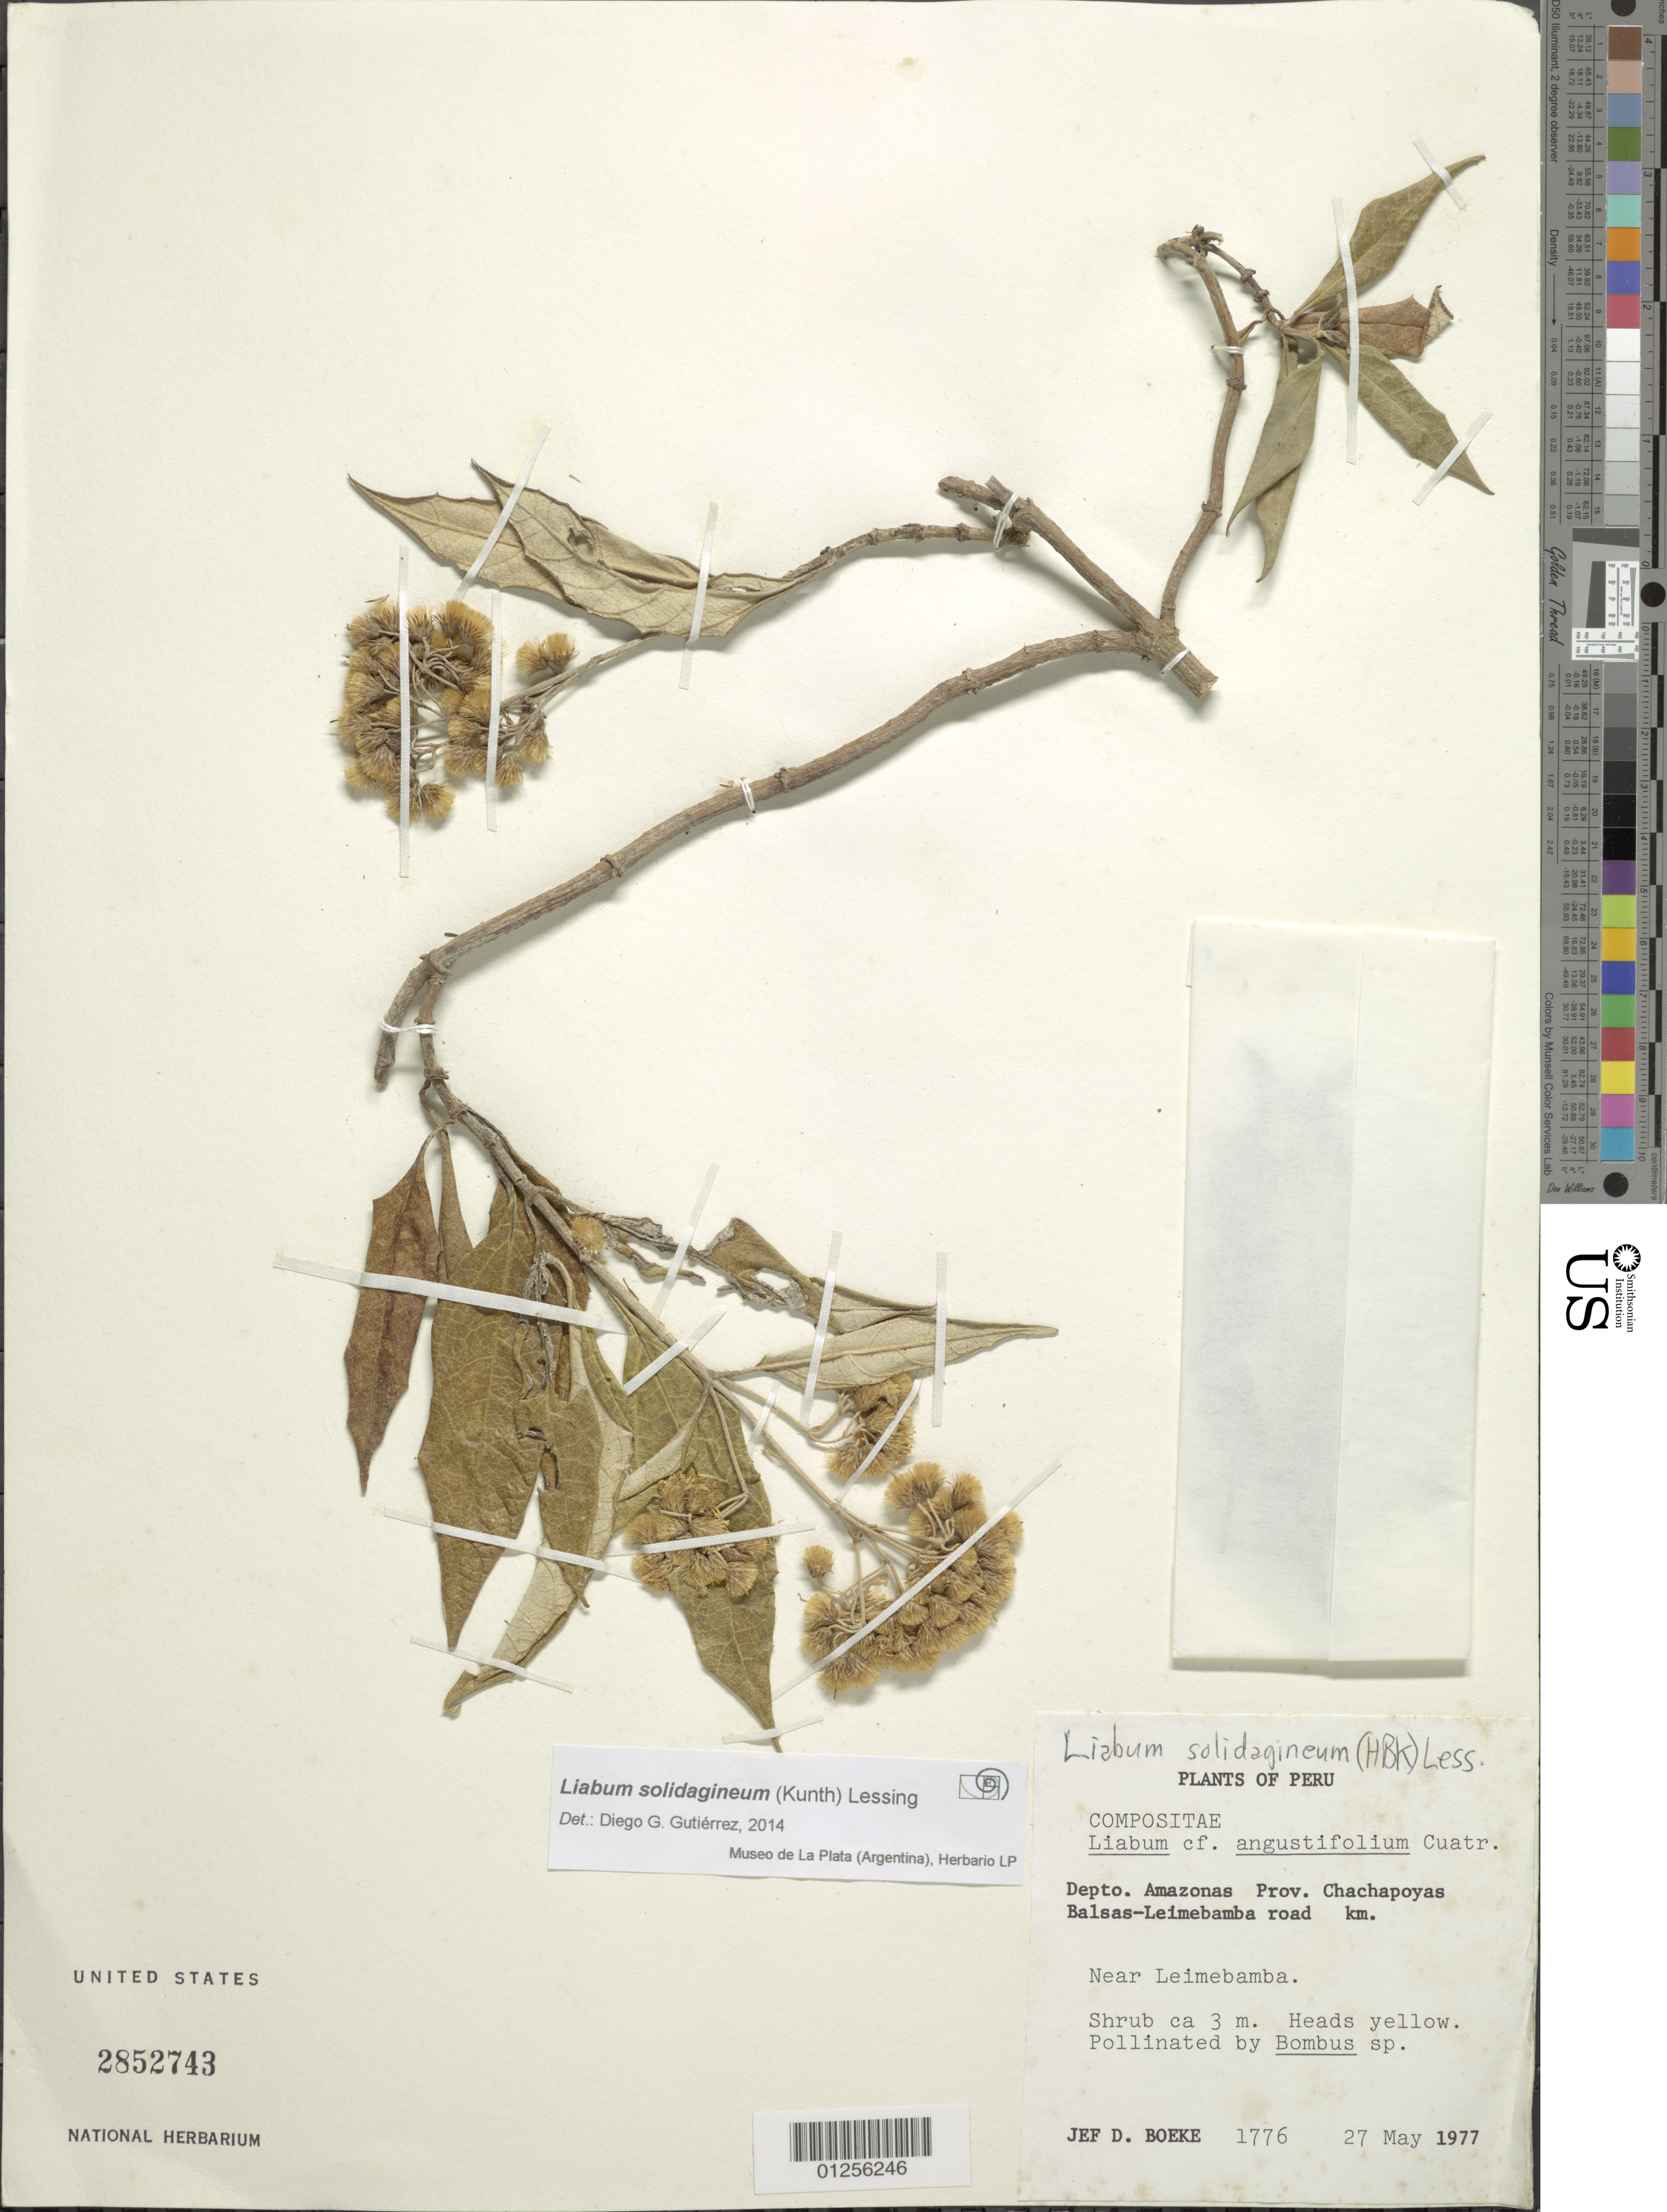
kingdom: Plantae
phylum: Tracheophyta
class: Magnoliopsida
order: Asterales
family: Asteraceae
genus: Liabum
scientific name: Liabum solidagineum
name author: (Kunth) Less.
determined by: Gutierrez, D. G.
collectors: J. D. Boeke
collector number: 1776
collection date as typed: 27 May 1977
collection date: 1977-05-27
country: Peru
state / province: Amazonas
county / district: Chachapoyas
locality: Leimebamba-La Joya Trail, near Lajasbamba turnoff, primary forest along river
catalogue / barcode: US 2852743